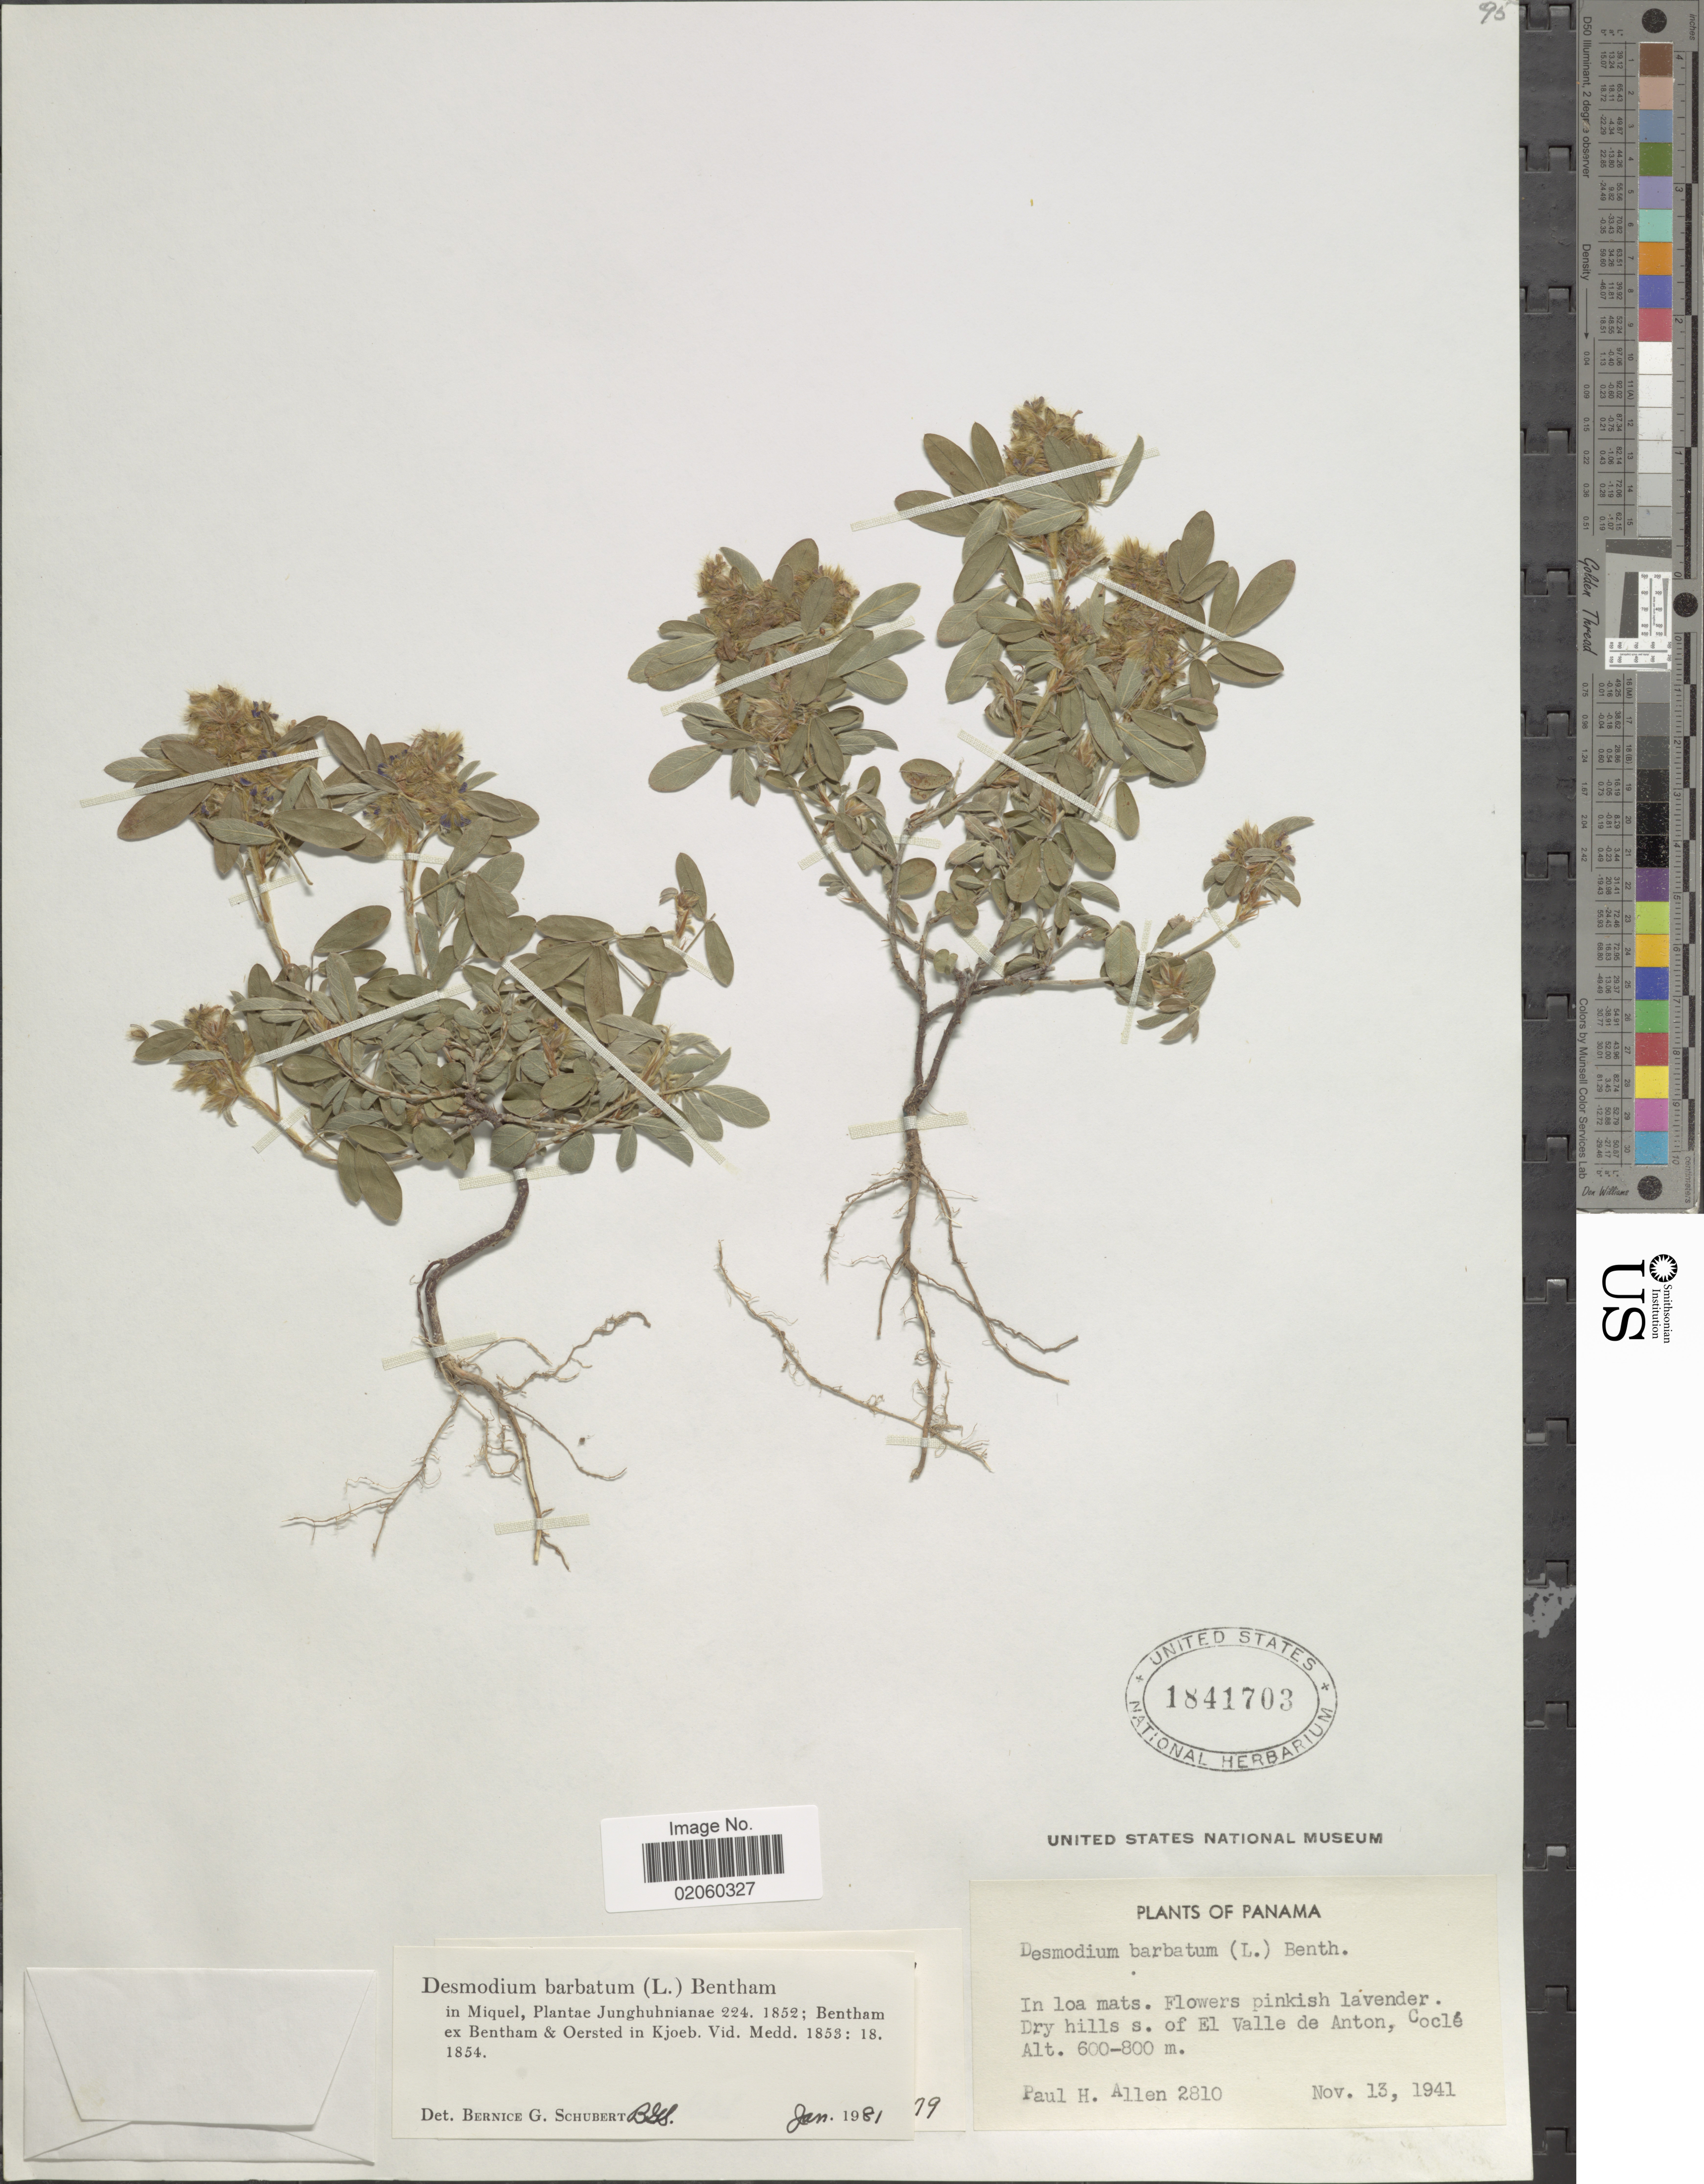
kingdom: Plantae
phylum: Tracheophyta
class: Magnoliopsida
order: Fabales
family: Fabaceae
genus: Grona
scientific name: Grona barbata var. barbata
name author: (L.) H. Ohashi & K. Ohashi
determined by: Strong, Mark T., (BOT), Smithsonian Institution - National Museum of Natural History (UNITED STATES)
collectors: P. H. Allen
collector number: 2810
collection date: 1941-11-13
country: Panama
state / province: Coclé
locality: Dry hills s. of El Valle de Anton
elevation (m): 600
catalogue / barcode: US 1841703